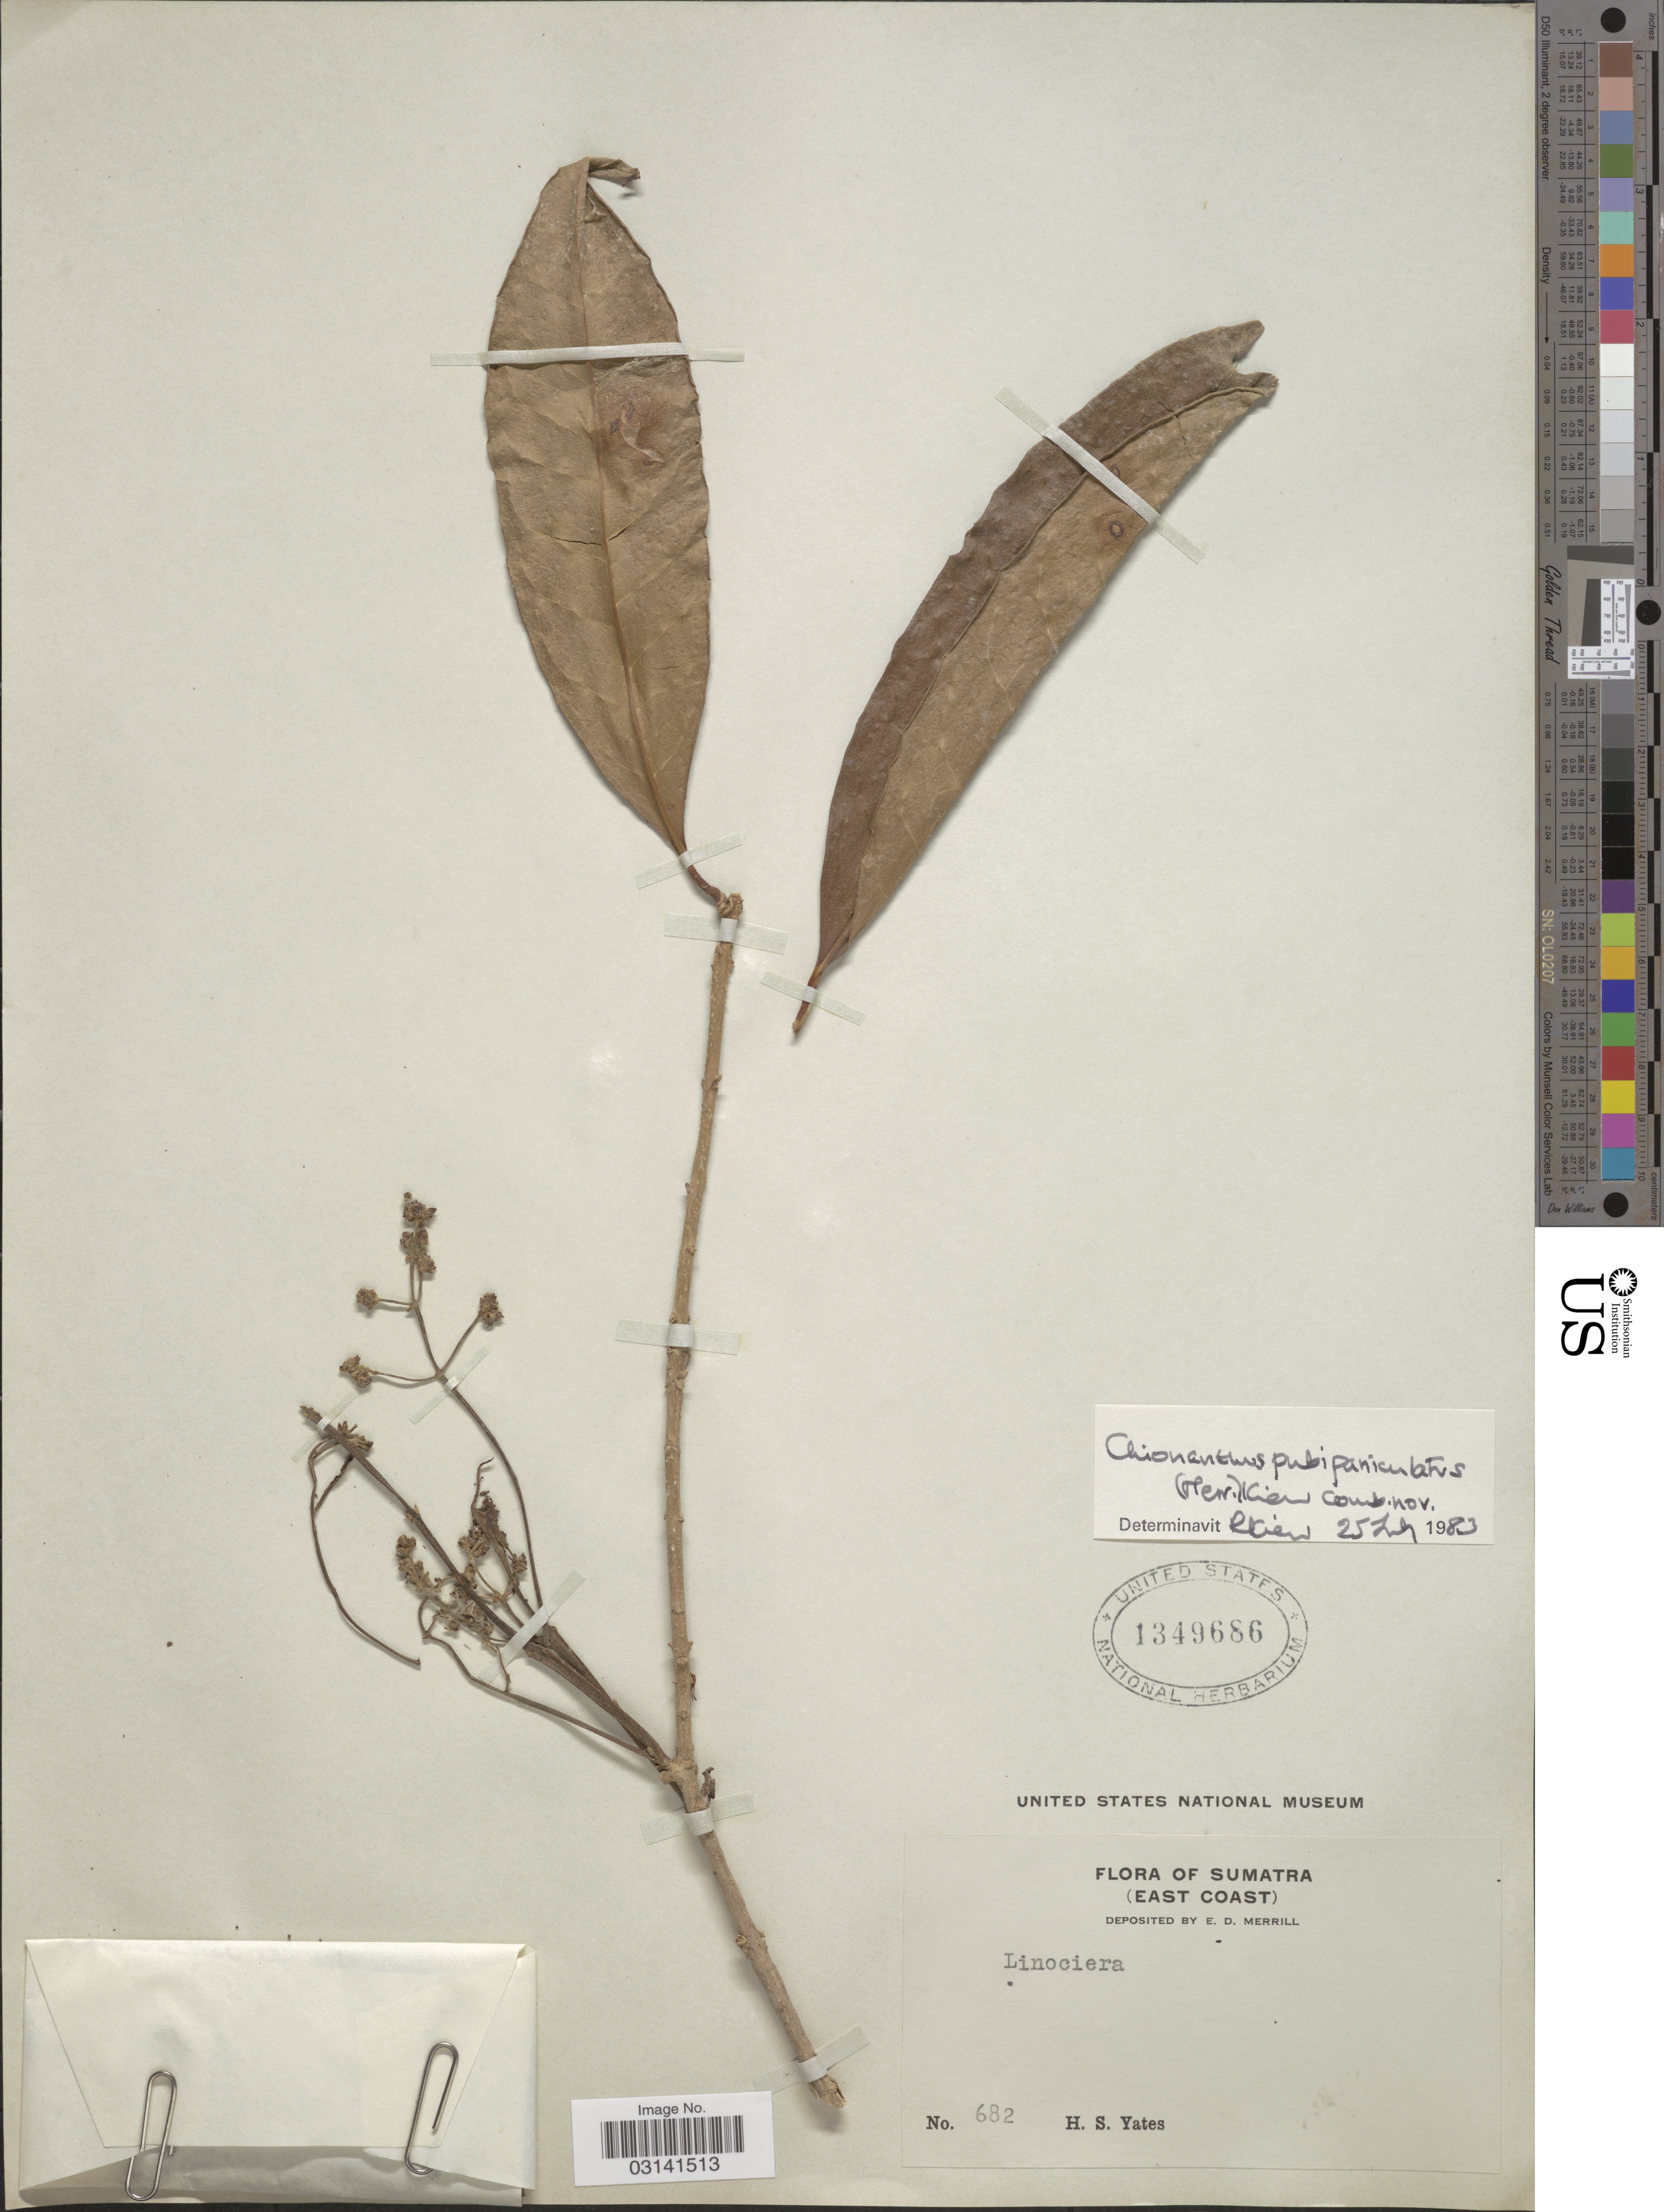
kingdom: Plantae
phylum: Tracheophyta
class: Magnoliopsida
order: Lamiales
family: Oleaceae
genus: Linociera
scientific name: Linociera pubipaniculata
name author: Merr.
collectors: H. S. Yates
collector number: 682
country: Indonesia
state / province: Sumatra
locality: (East Coast).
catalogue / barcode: US 1349686